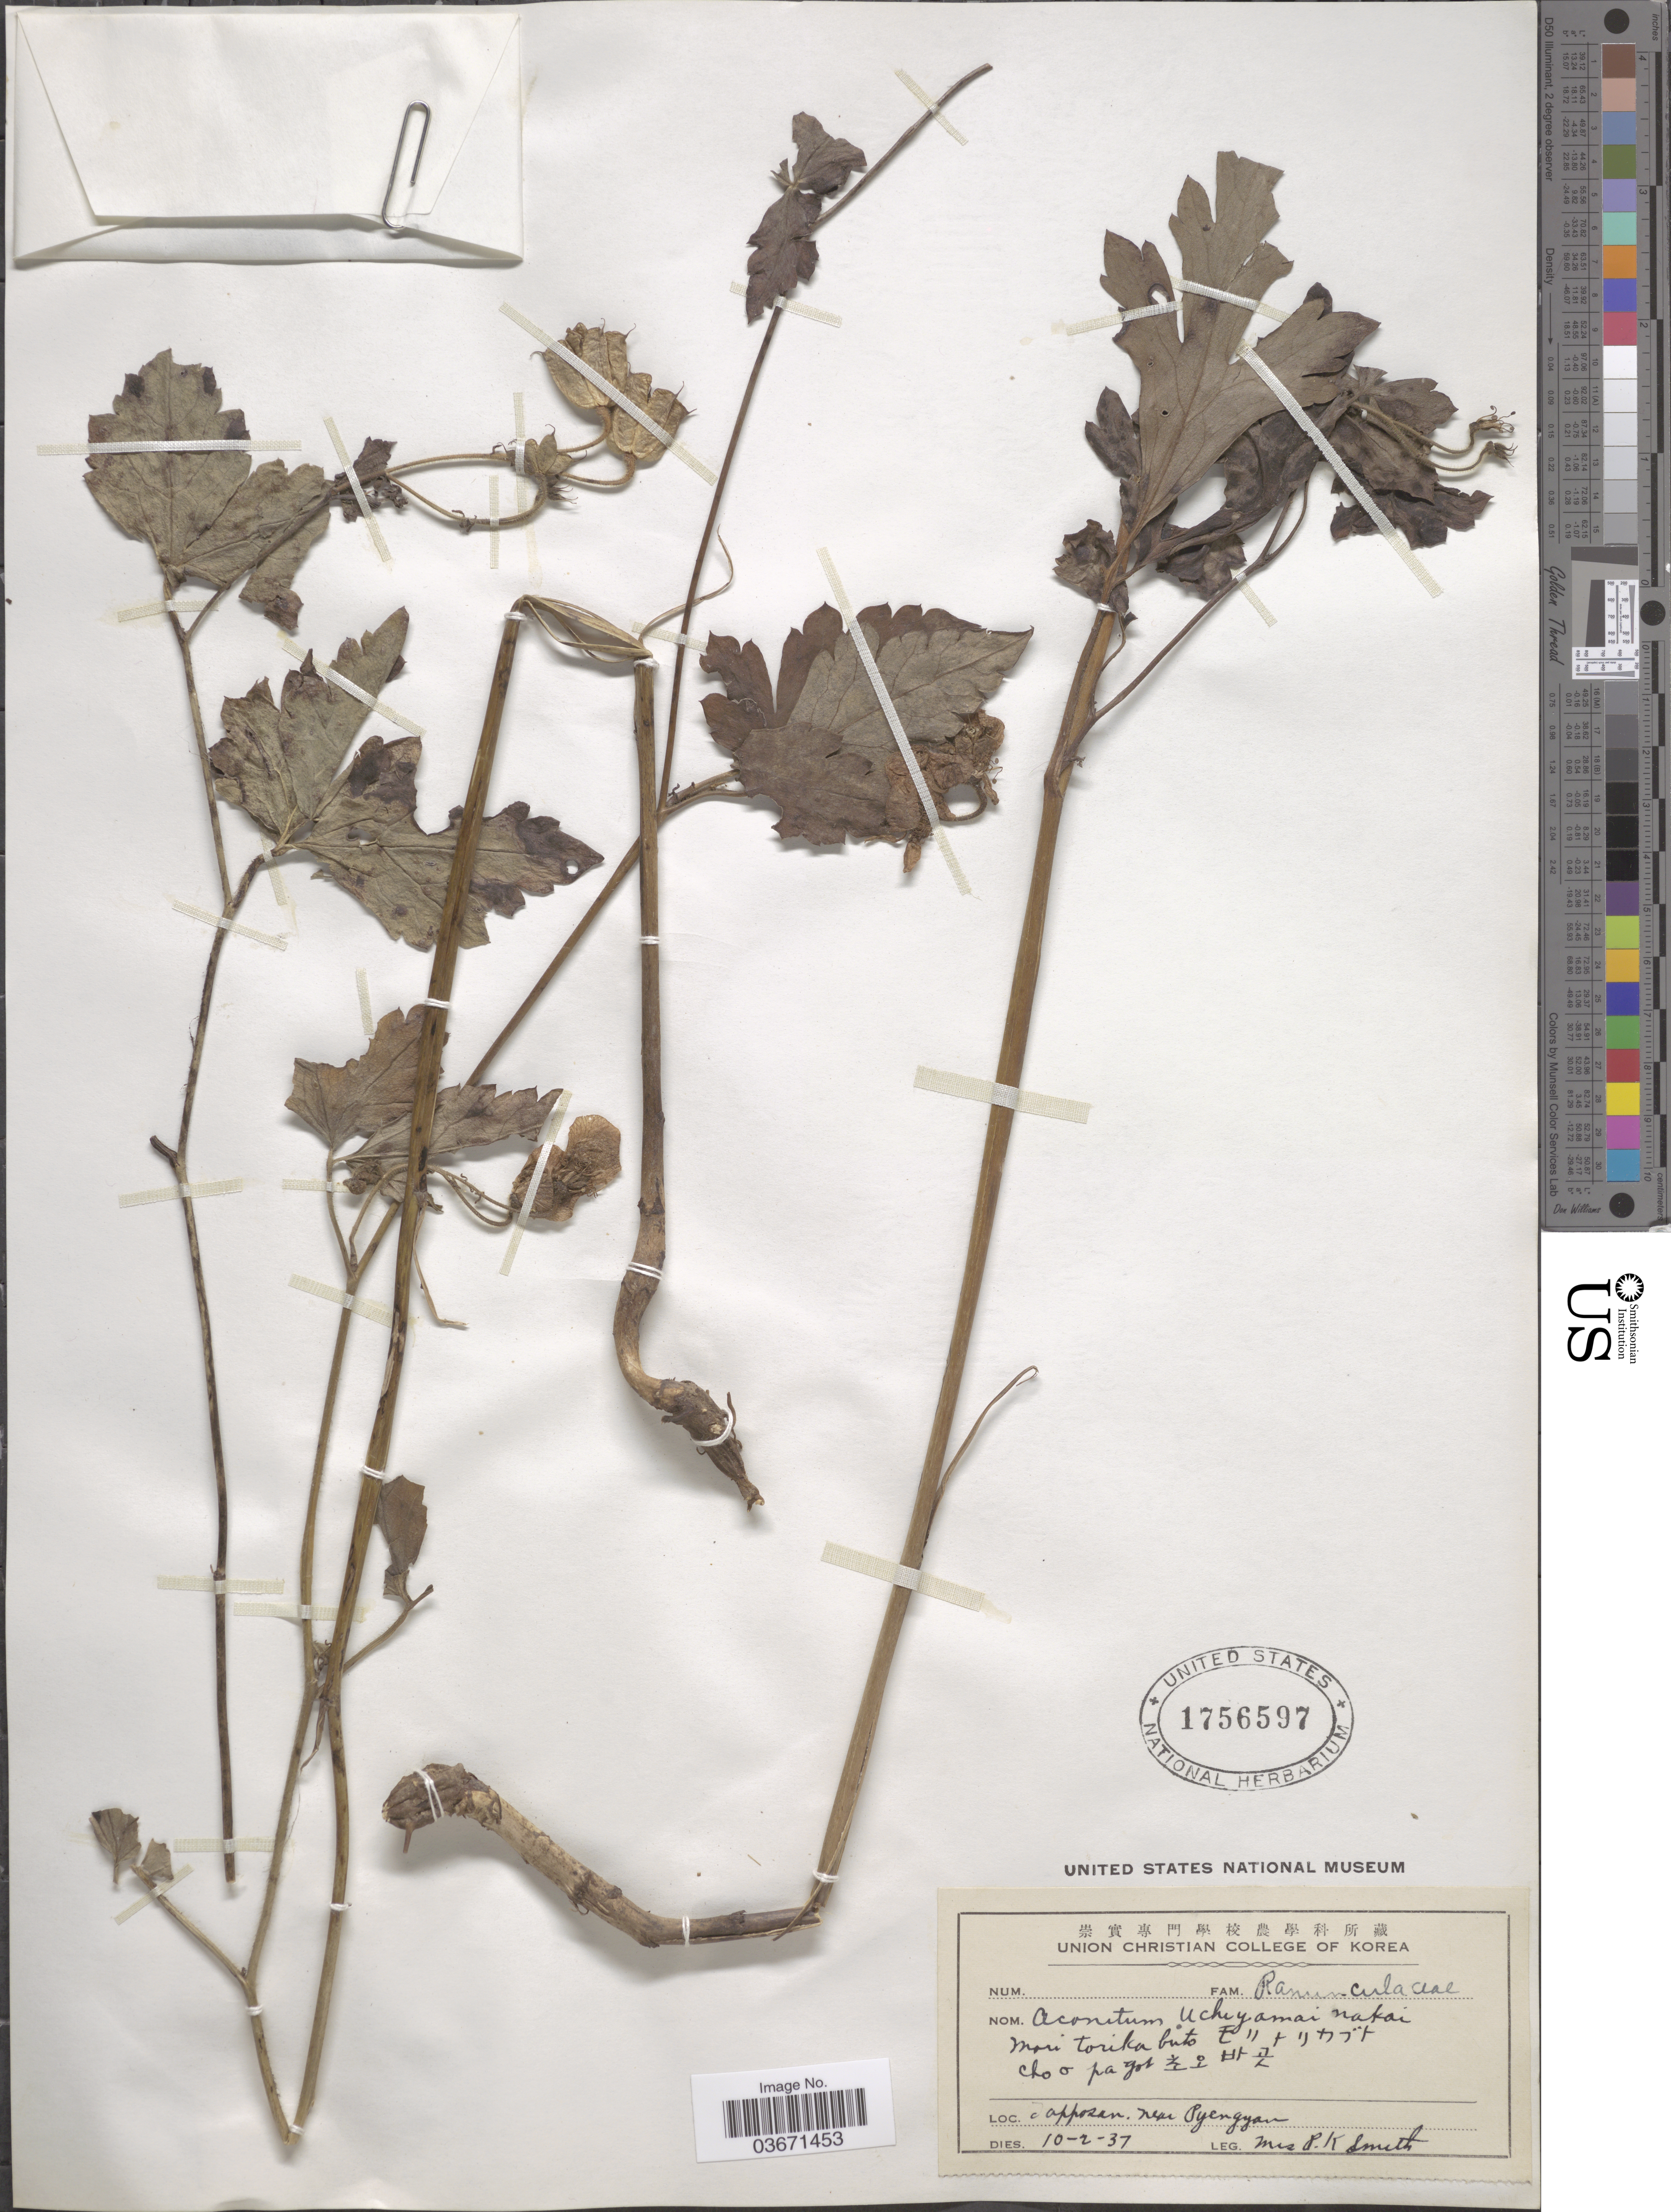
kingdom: Plantae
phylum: Tracheophyta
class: Magnoliopsida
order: Ranunculales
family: Ranunculaceae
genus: Aconitum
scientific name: Aconitum uchiyamai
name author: Nakai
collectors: Mrs. R. K. Smith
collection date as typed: Transcribed d/m/y: 10/2/37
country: North Korea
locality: C Apposan, near Pyengyan.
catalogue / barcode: US 1756597